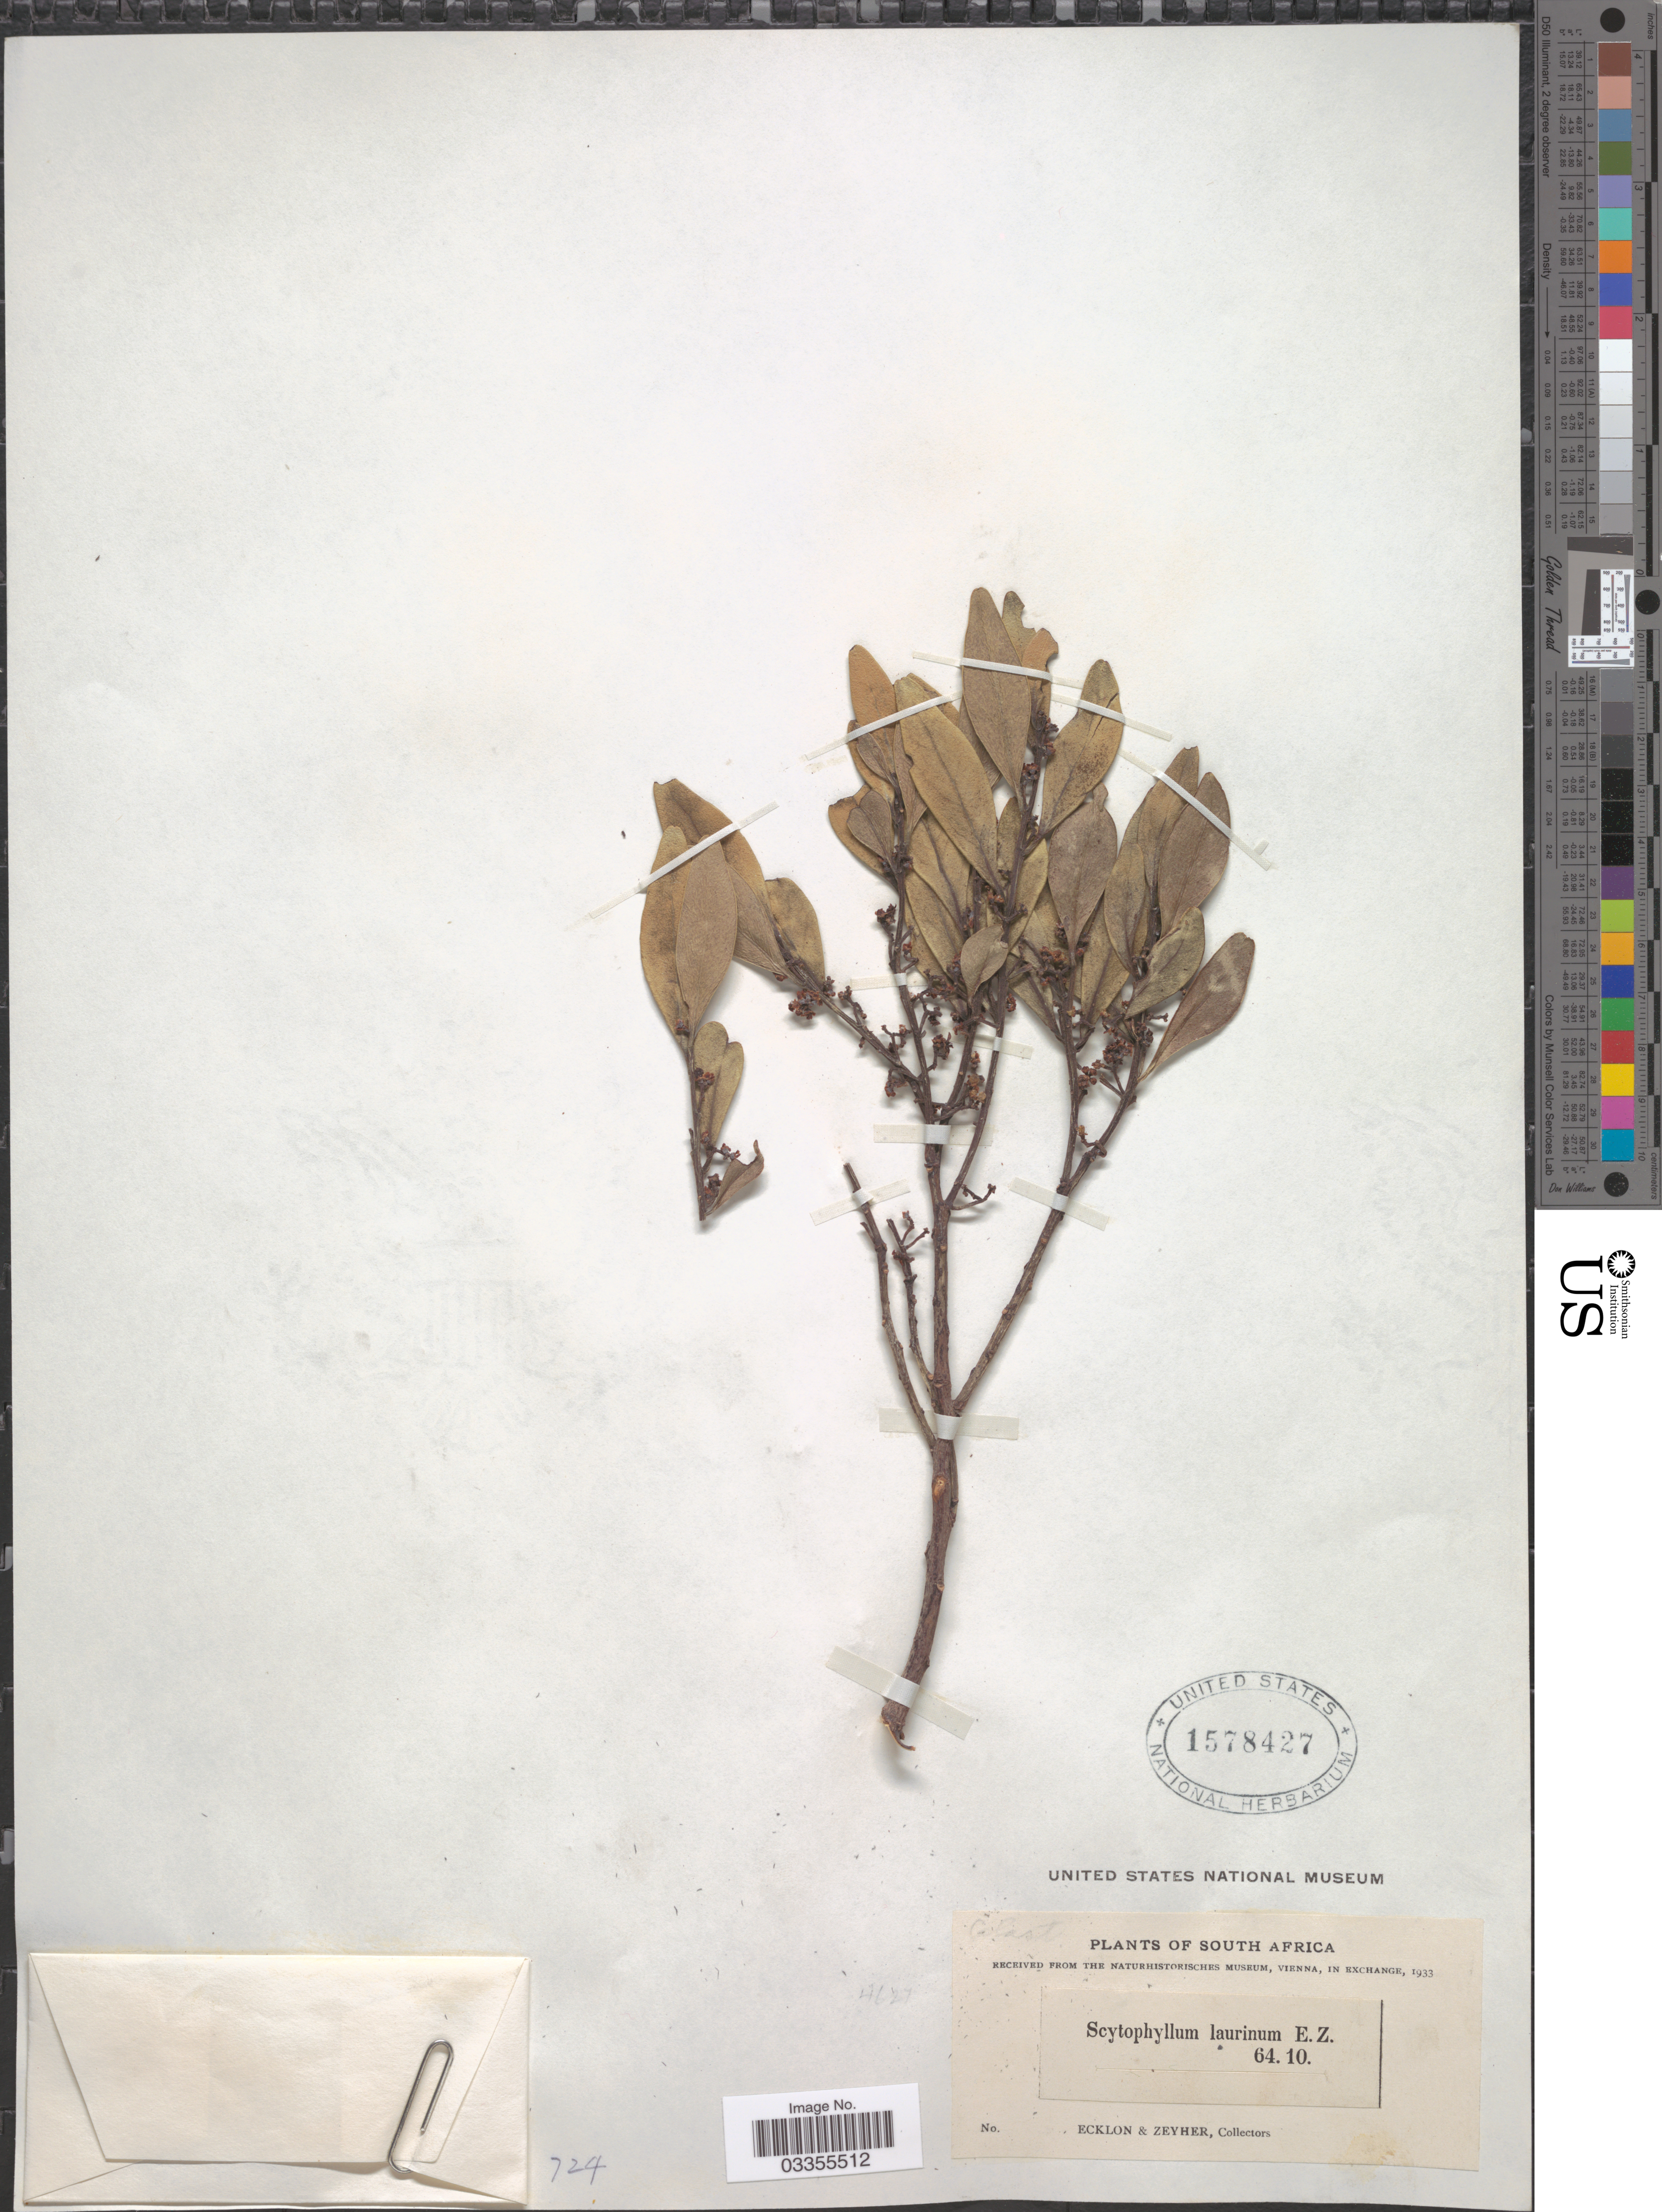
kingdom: Plantae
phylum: Tracheophyta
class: Magnoliopsida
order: Celastrales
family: Celastraceae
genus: Gymnosporia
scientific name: Gymnosporia laurina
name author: Szyszyl.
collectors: -. Ecklon & -. Zeyher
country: South Africa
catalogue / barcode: US 1578427